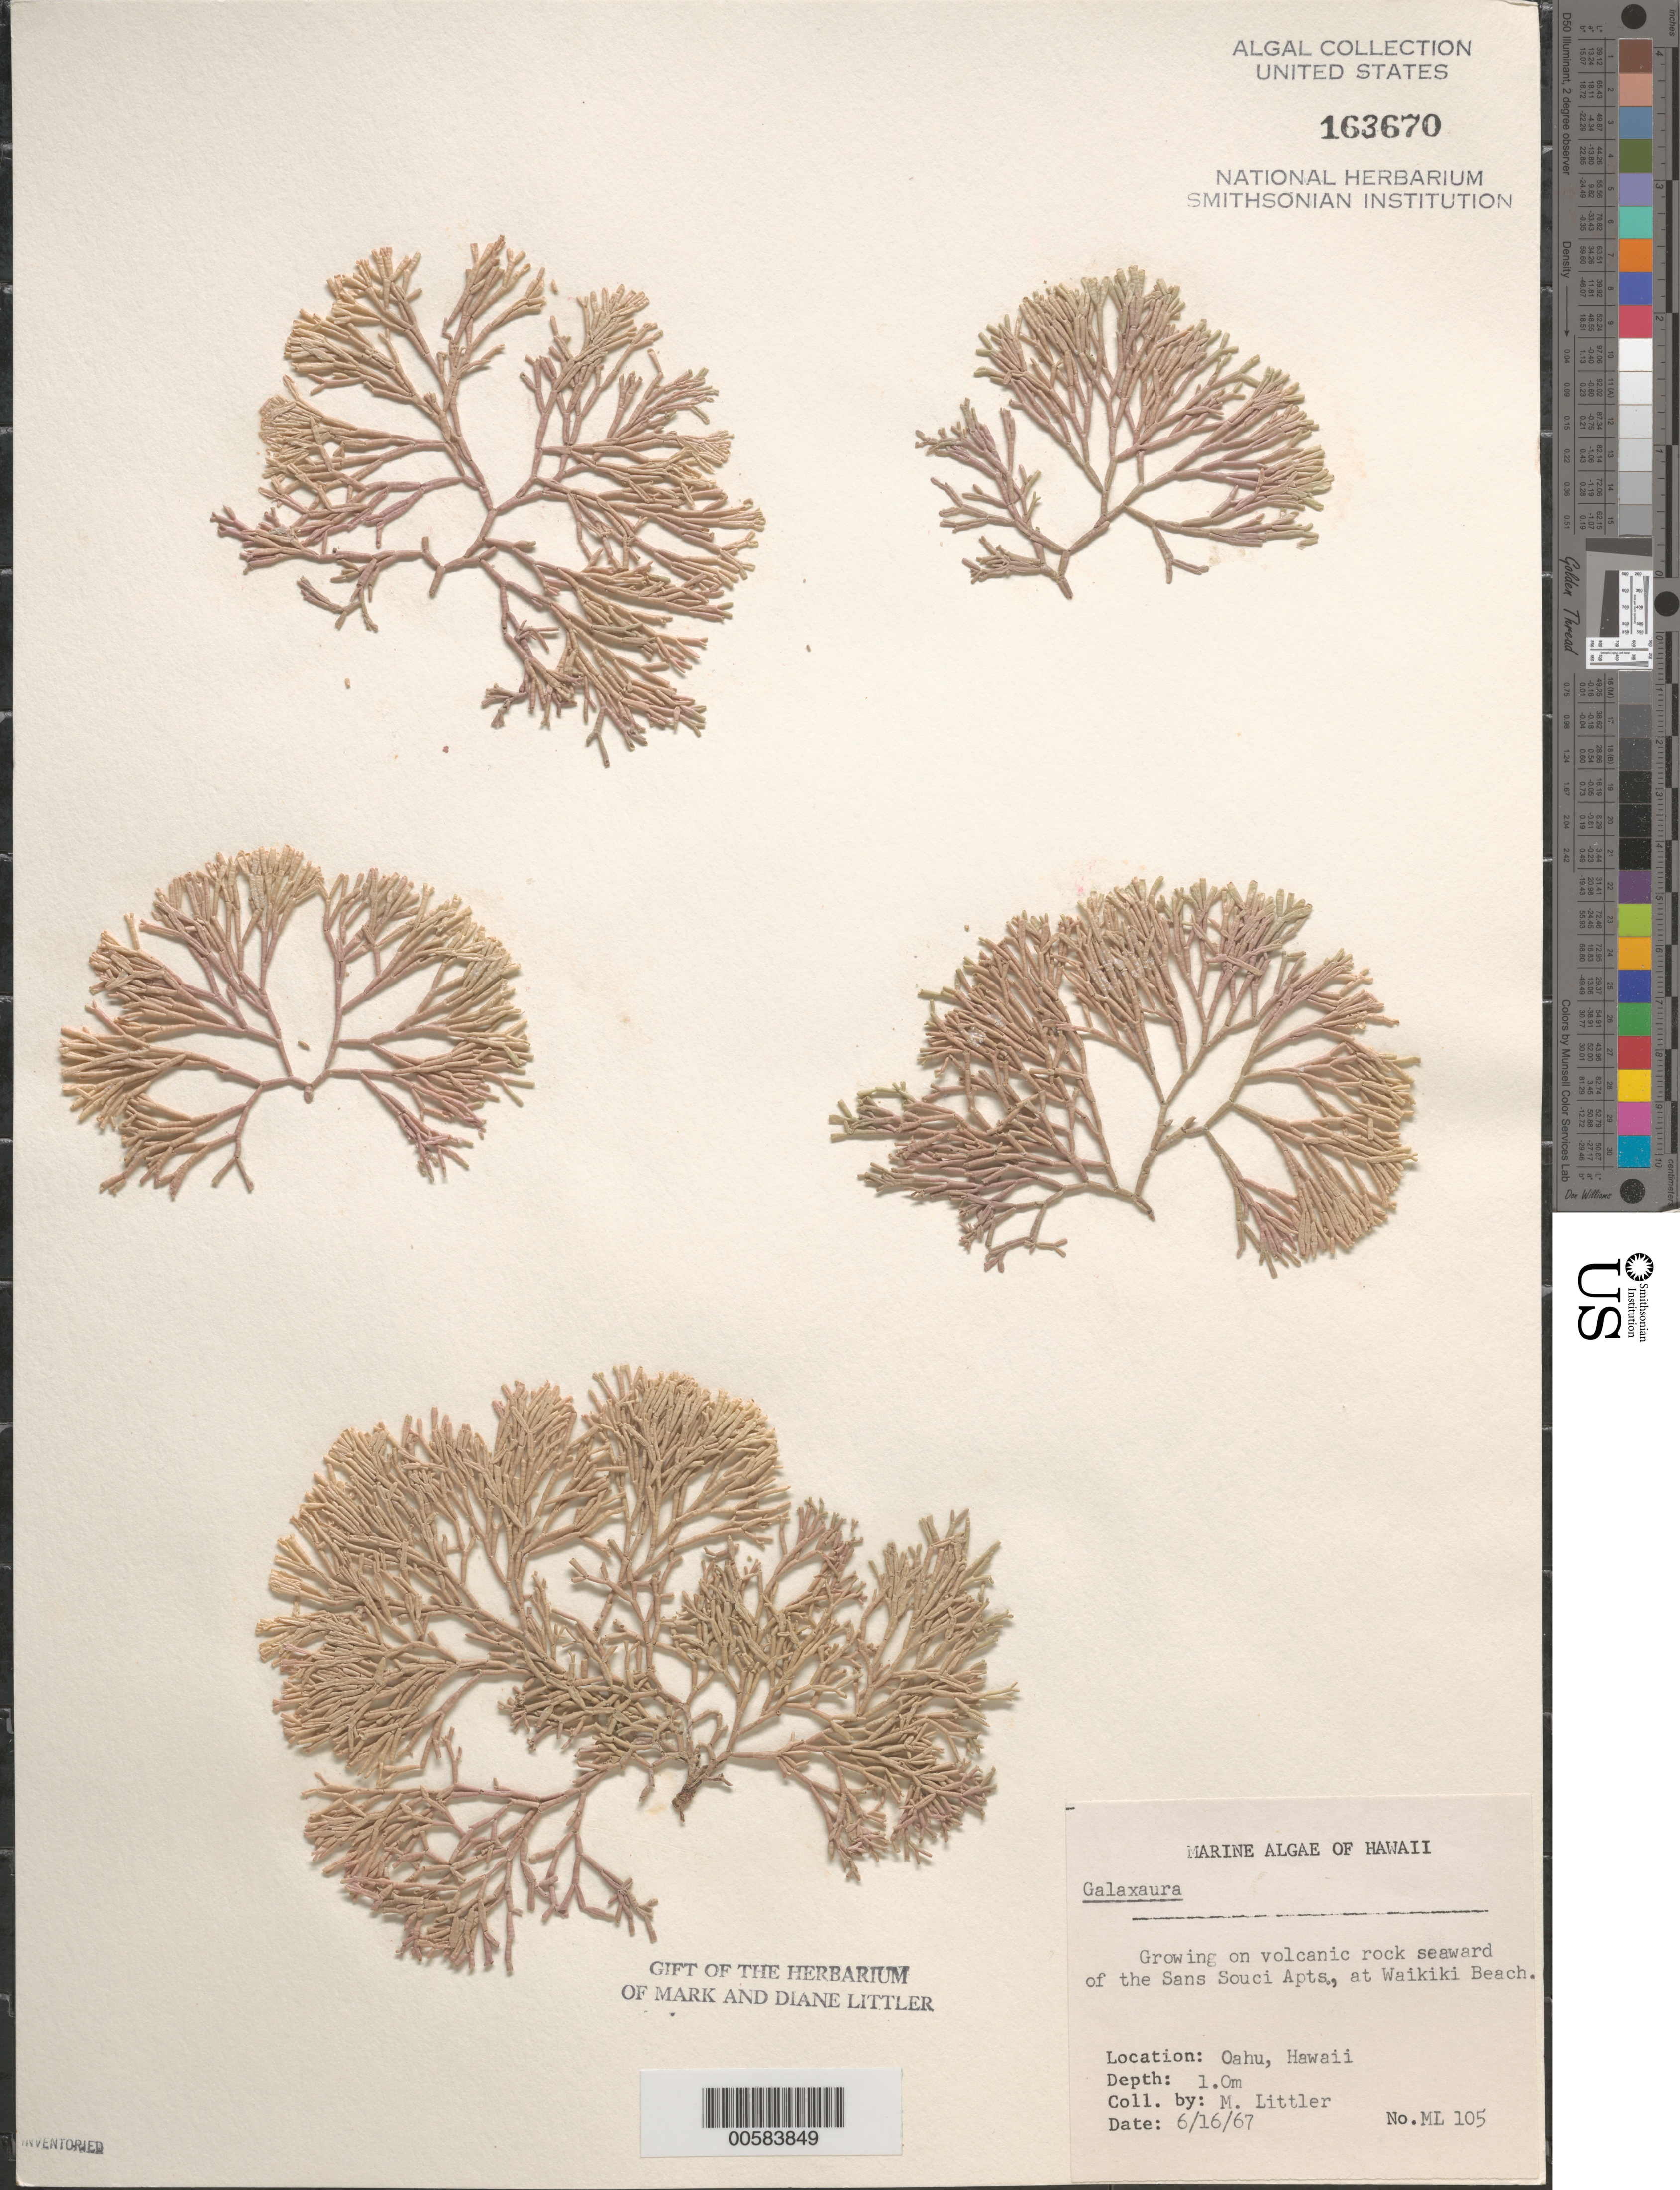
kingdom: Plantae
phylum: Rhodophyta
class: Florideophyceae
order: Nemaliales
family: Galaxauraceae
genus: Galaxaura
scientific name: Galaxaura sp.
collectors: M. M. Littler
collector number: ML 105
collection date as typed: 16 Jun 1967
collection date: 1967-06-16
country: United States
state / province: Hawaii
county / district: Honolulu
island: Oahu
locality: Waikiki Beach near Sans Souci Apartments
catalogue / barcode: US 163670